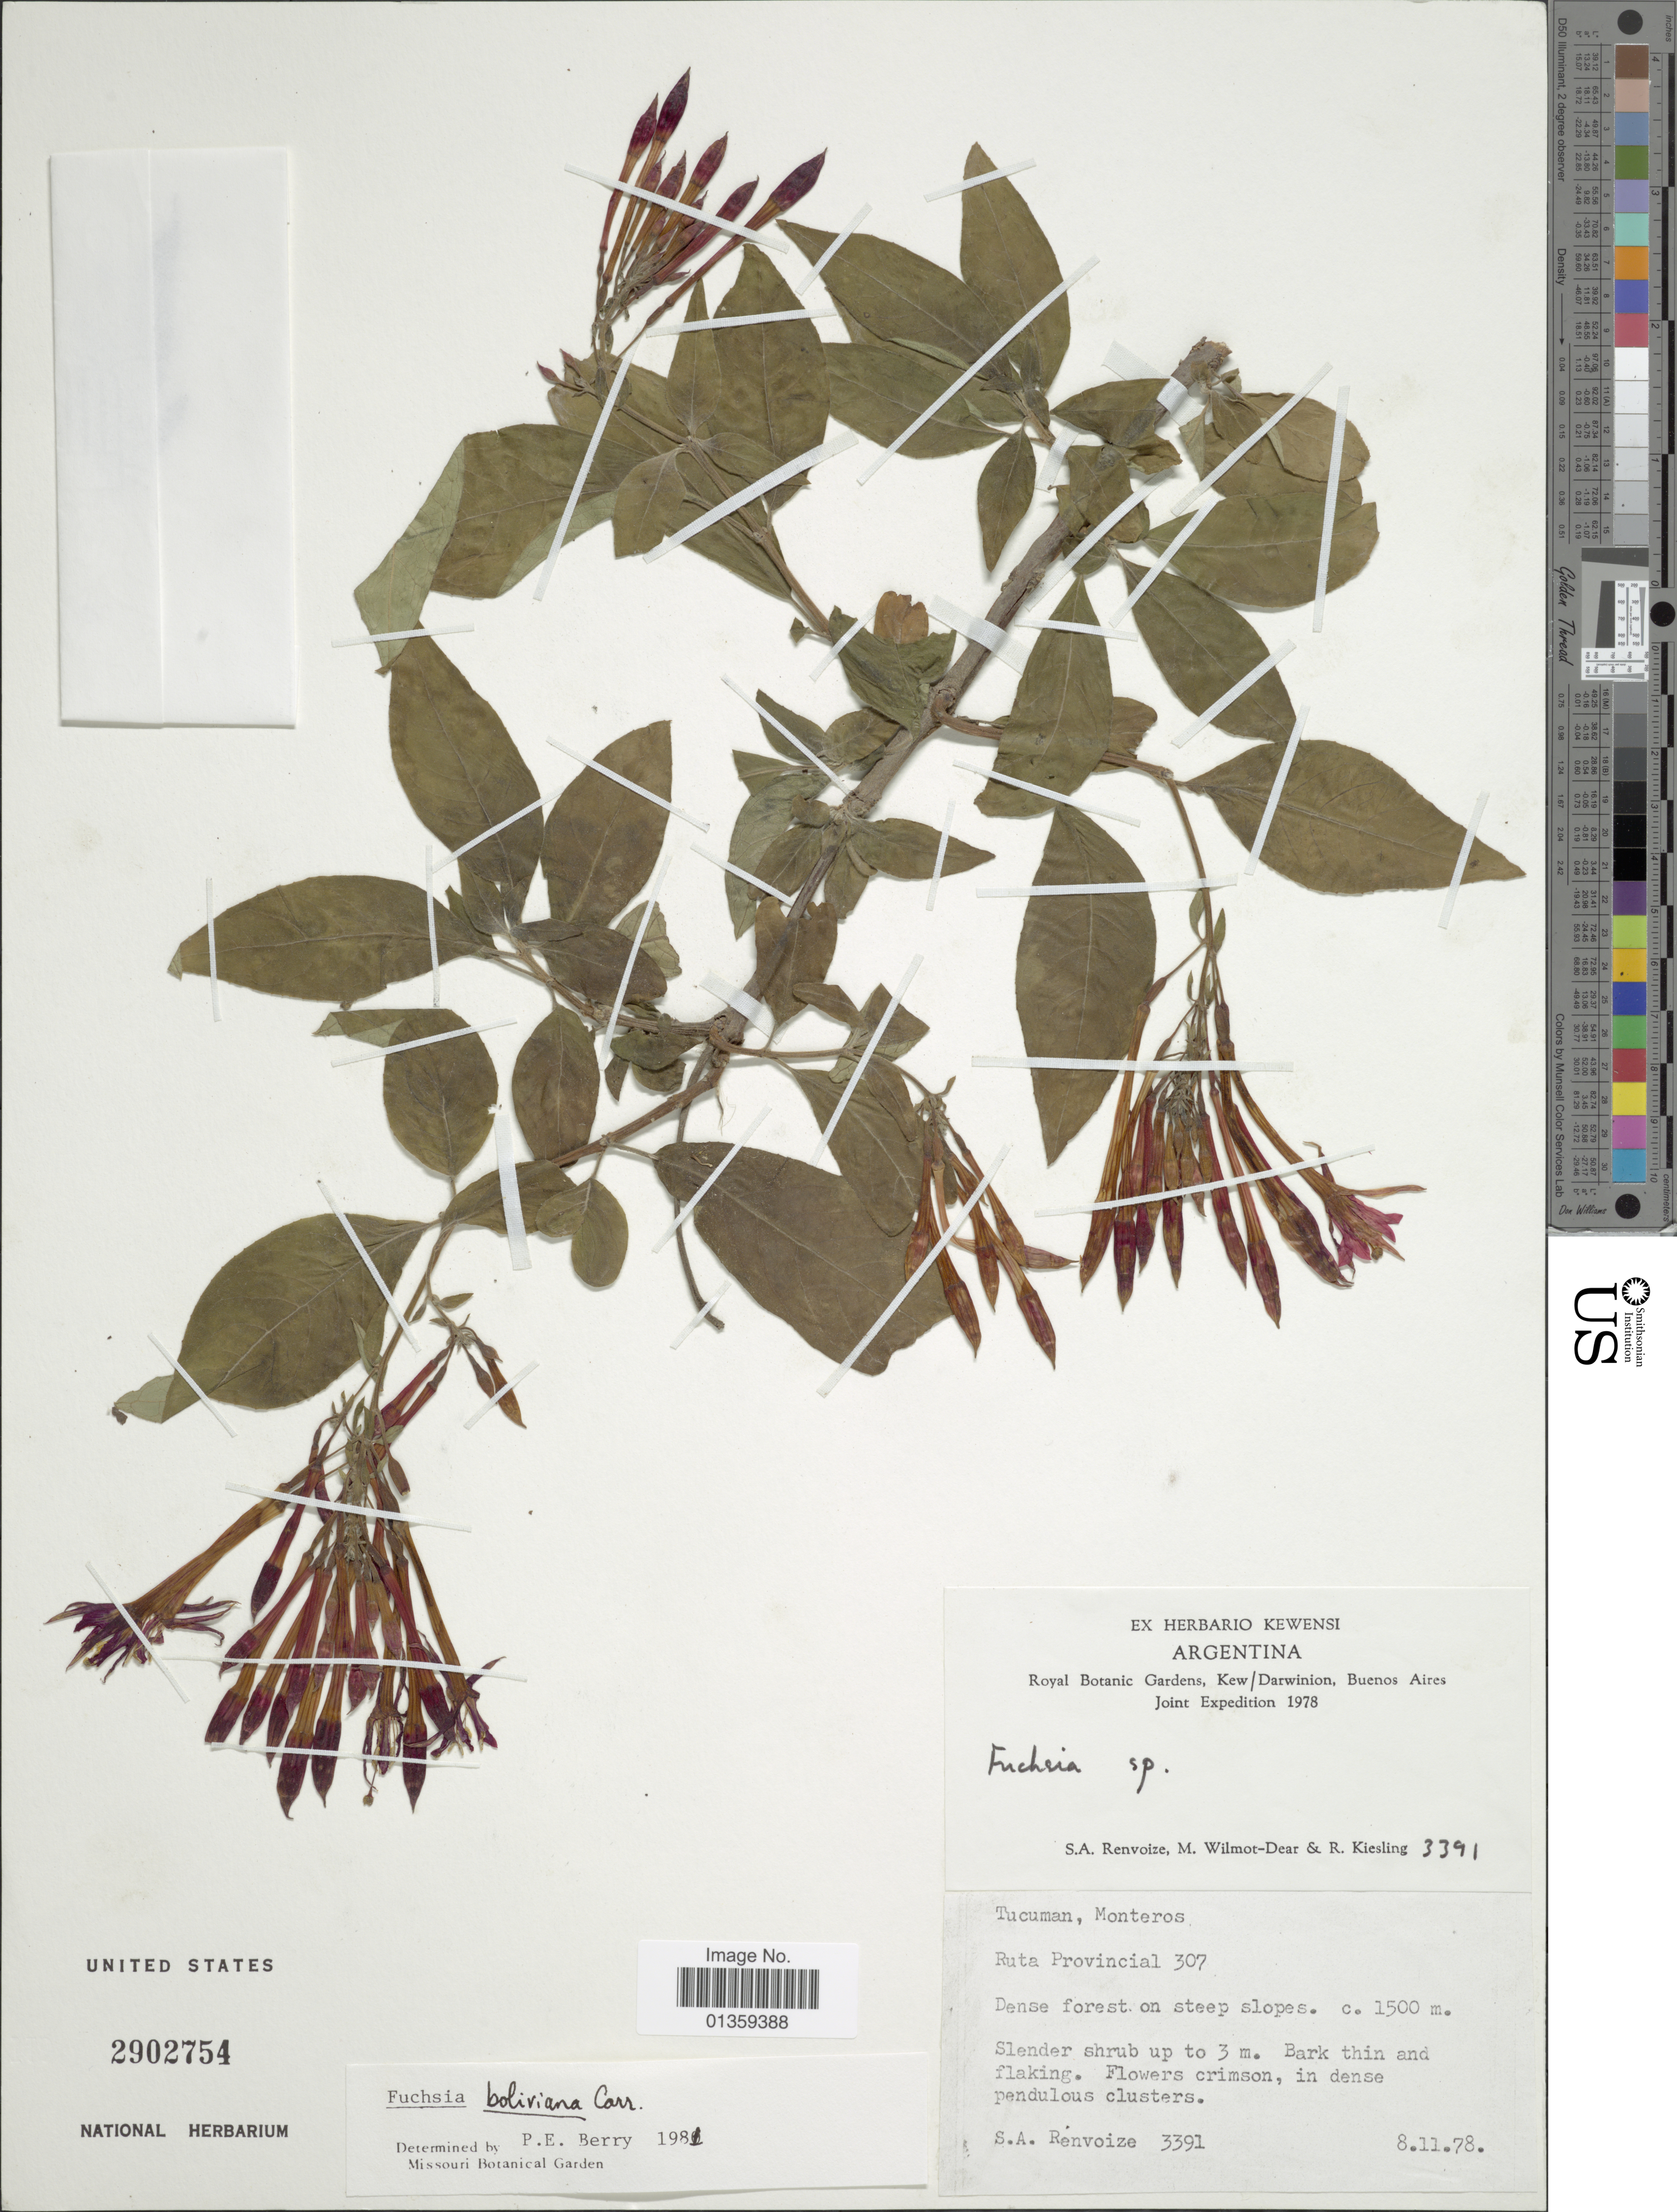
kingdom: Plantae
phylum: Tracheophyta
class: Magnoliopsida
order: Myrtales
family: Onagraceae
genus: Fuchsia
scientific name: Fuchsia boliviana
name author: Carrière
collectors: S. A. Renvoize, M. Wilmot-Dear & R. Kiesling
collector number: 3391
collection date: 1978-11-08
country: Argentina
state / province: Tucuman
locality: Monteros, Ruta Provincial 307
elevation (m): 1500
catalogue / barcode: US 2902754